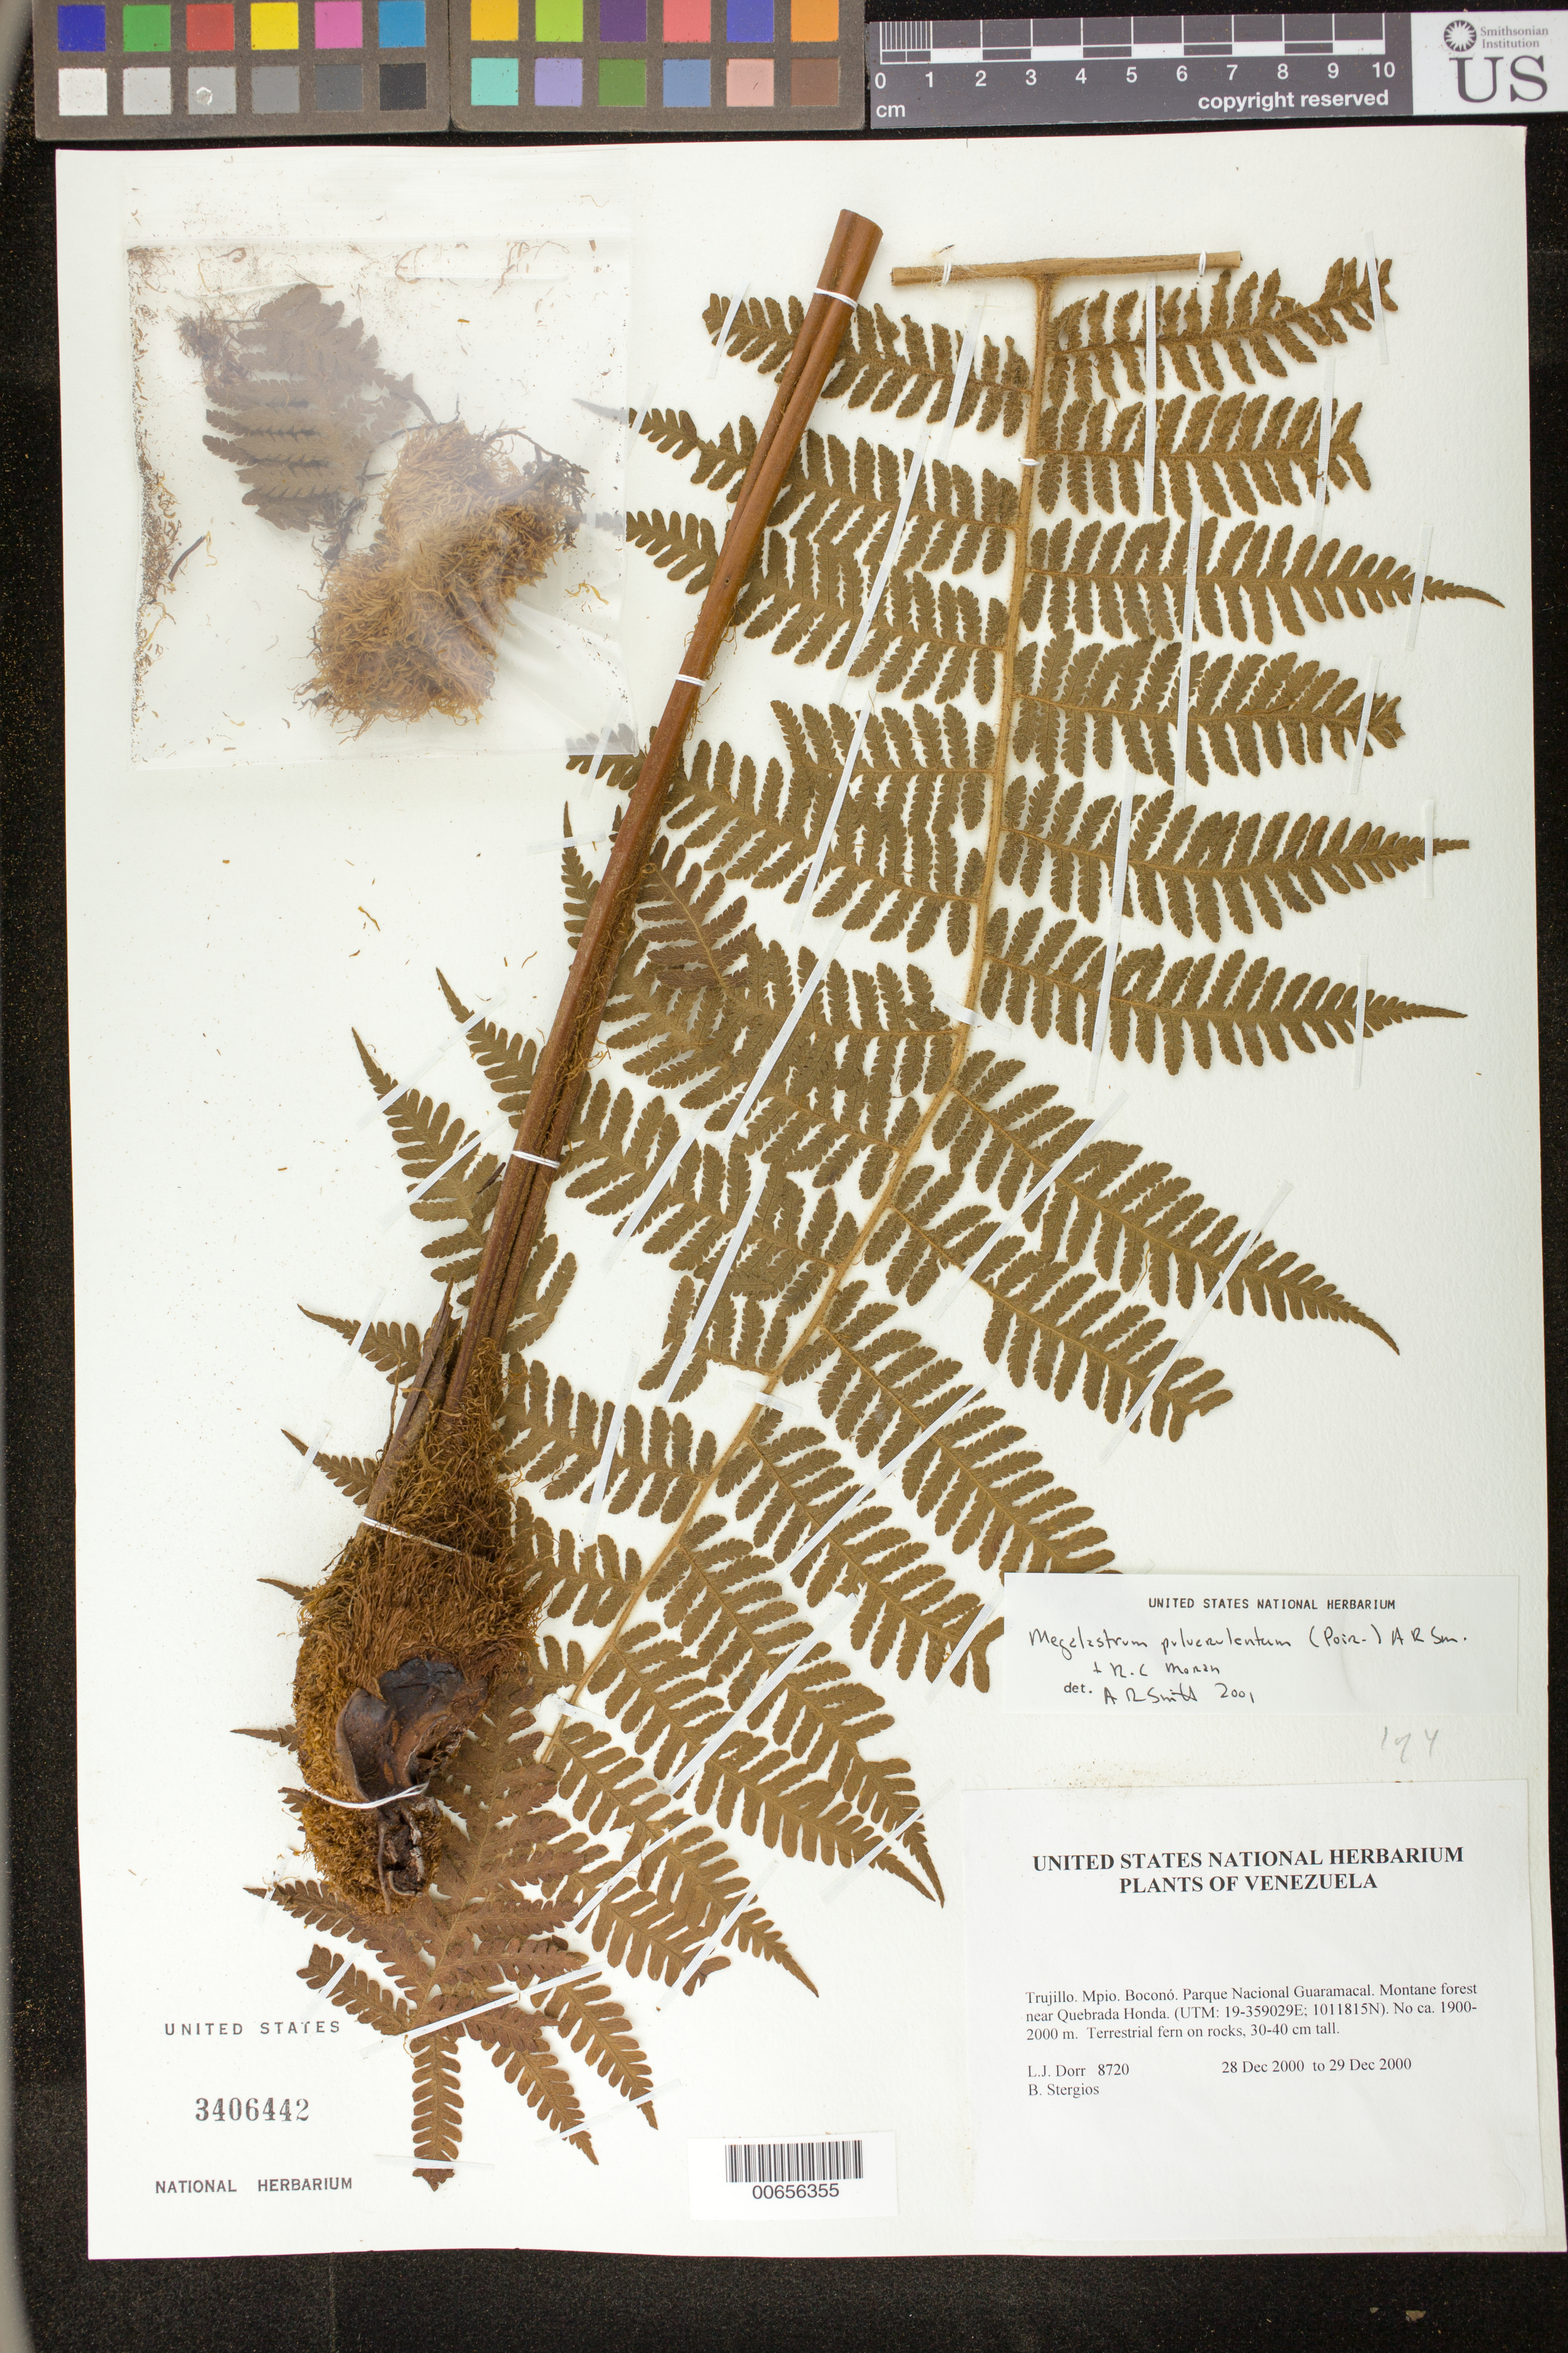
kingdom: Plantae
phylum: Tracheophyta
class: Polypodiopsida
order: Polypodiales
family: Dryopteridaceae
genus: Megalastrum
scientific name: Megalastrum pulverulentum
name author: (Poir.) A.R. Sm. & R.C. Moran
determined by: Smith, Alan R., (UC)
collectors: L. J. Dorr & B. G. Stergios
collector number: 8720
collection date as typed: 28 Dec 2000 to 29 Dec 2000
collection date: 2000-12-28/2000-12-29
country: Venezuela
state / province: Trujillo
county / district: Boconó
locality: Parque Nacional Guaramacal near Quebrada Honda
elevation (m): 1900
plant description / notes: PORT, UC, US, VEN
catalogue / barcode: US 3406442